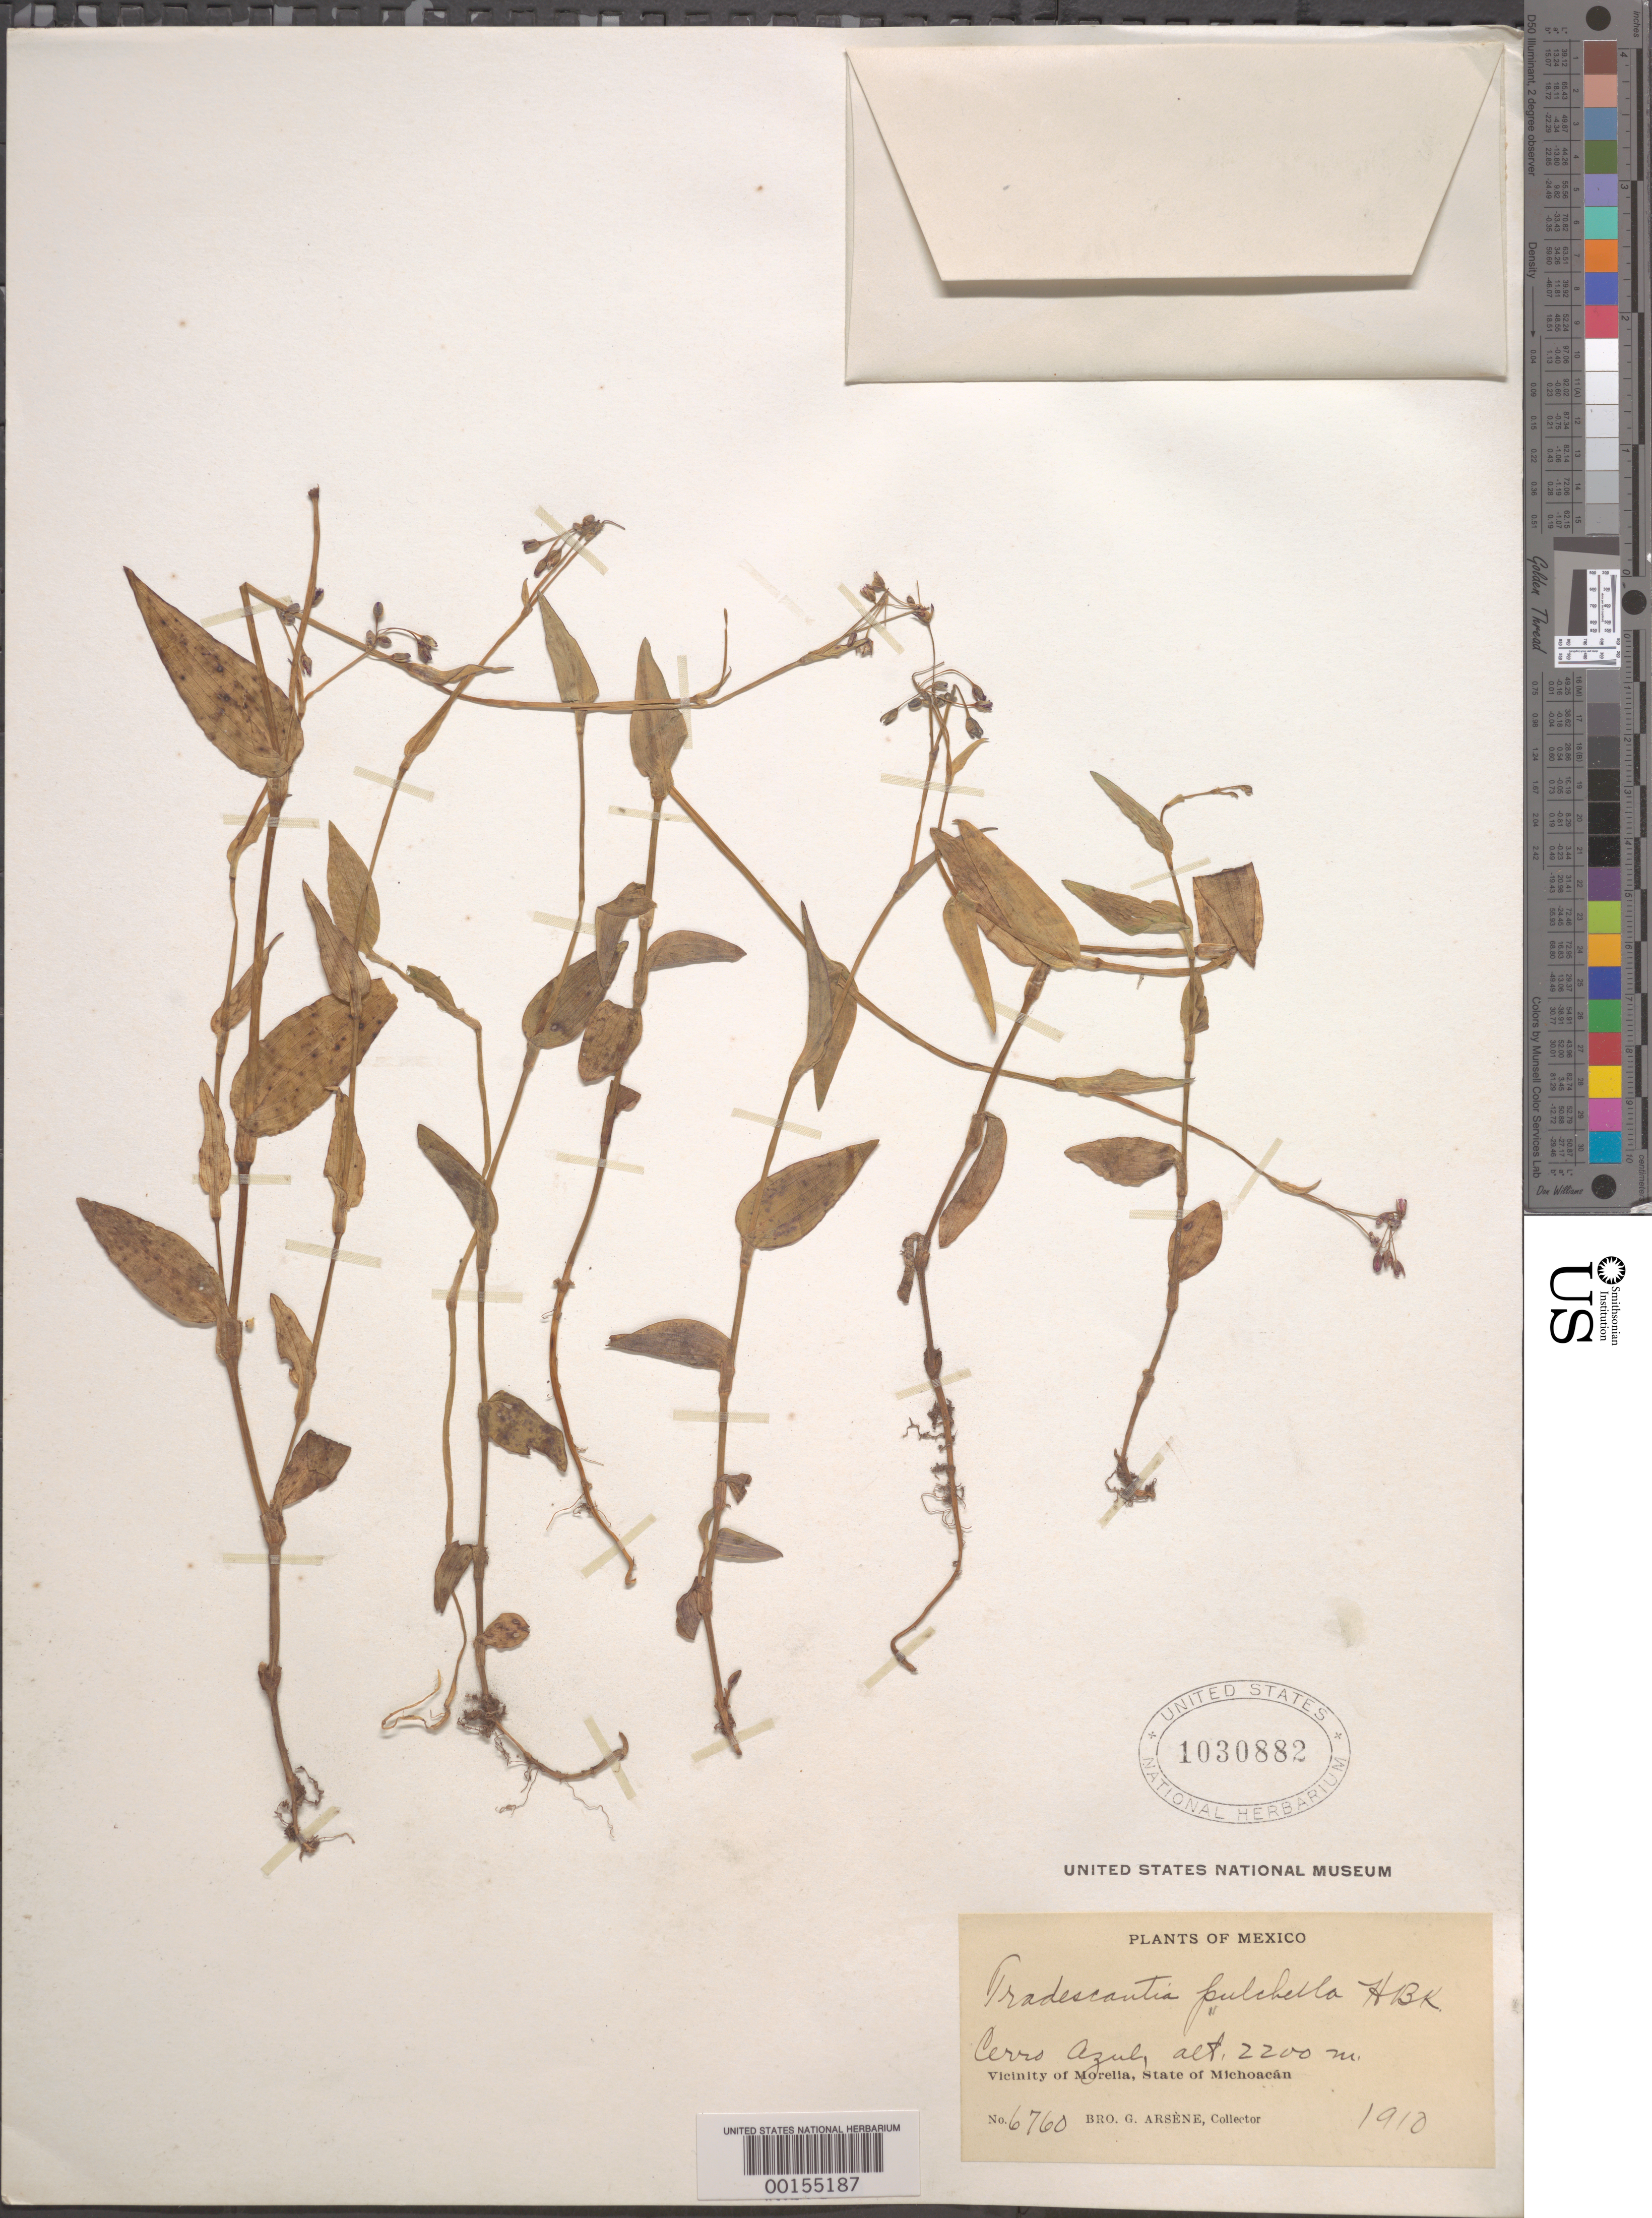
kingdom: Plantae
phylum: Tracheophyta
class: Liliopsida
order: Commelinales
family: Commelinaceae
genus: Gibasis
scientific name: Gibasis pulchella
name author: (Kunth) Raf.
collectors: Bro. G. Arsène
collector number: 6760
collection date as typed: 1910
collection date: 1910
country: Mexico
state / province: Michoacán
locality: Near Morelia, Cerro Azul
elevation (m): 2200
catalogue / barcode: US 1030882